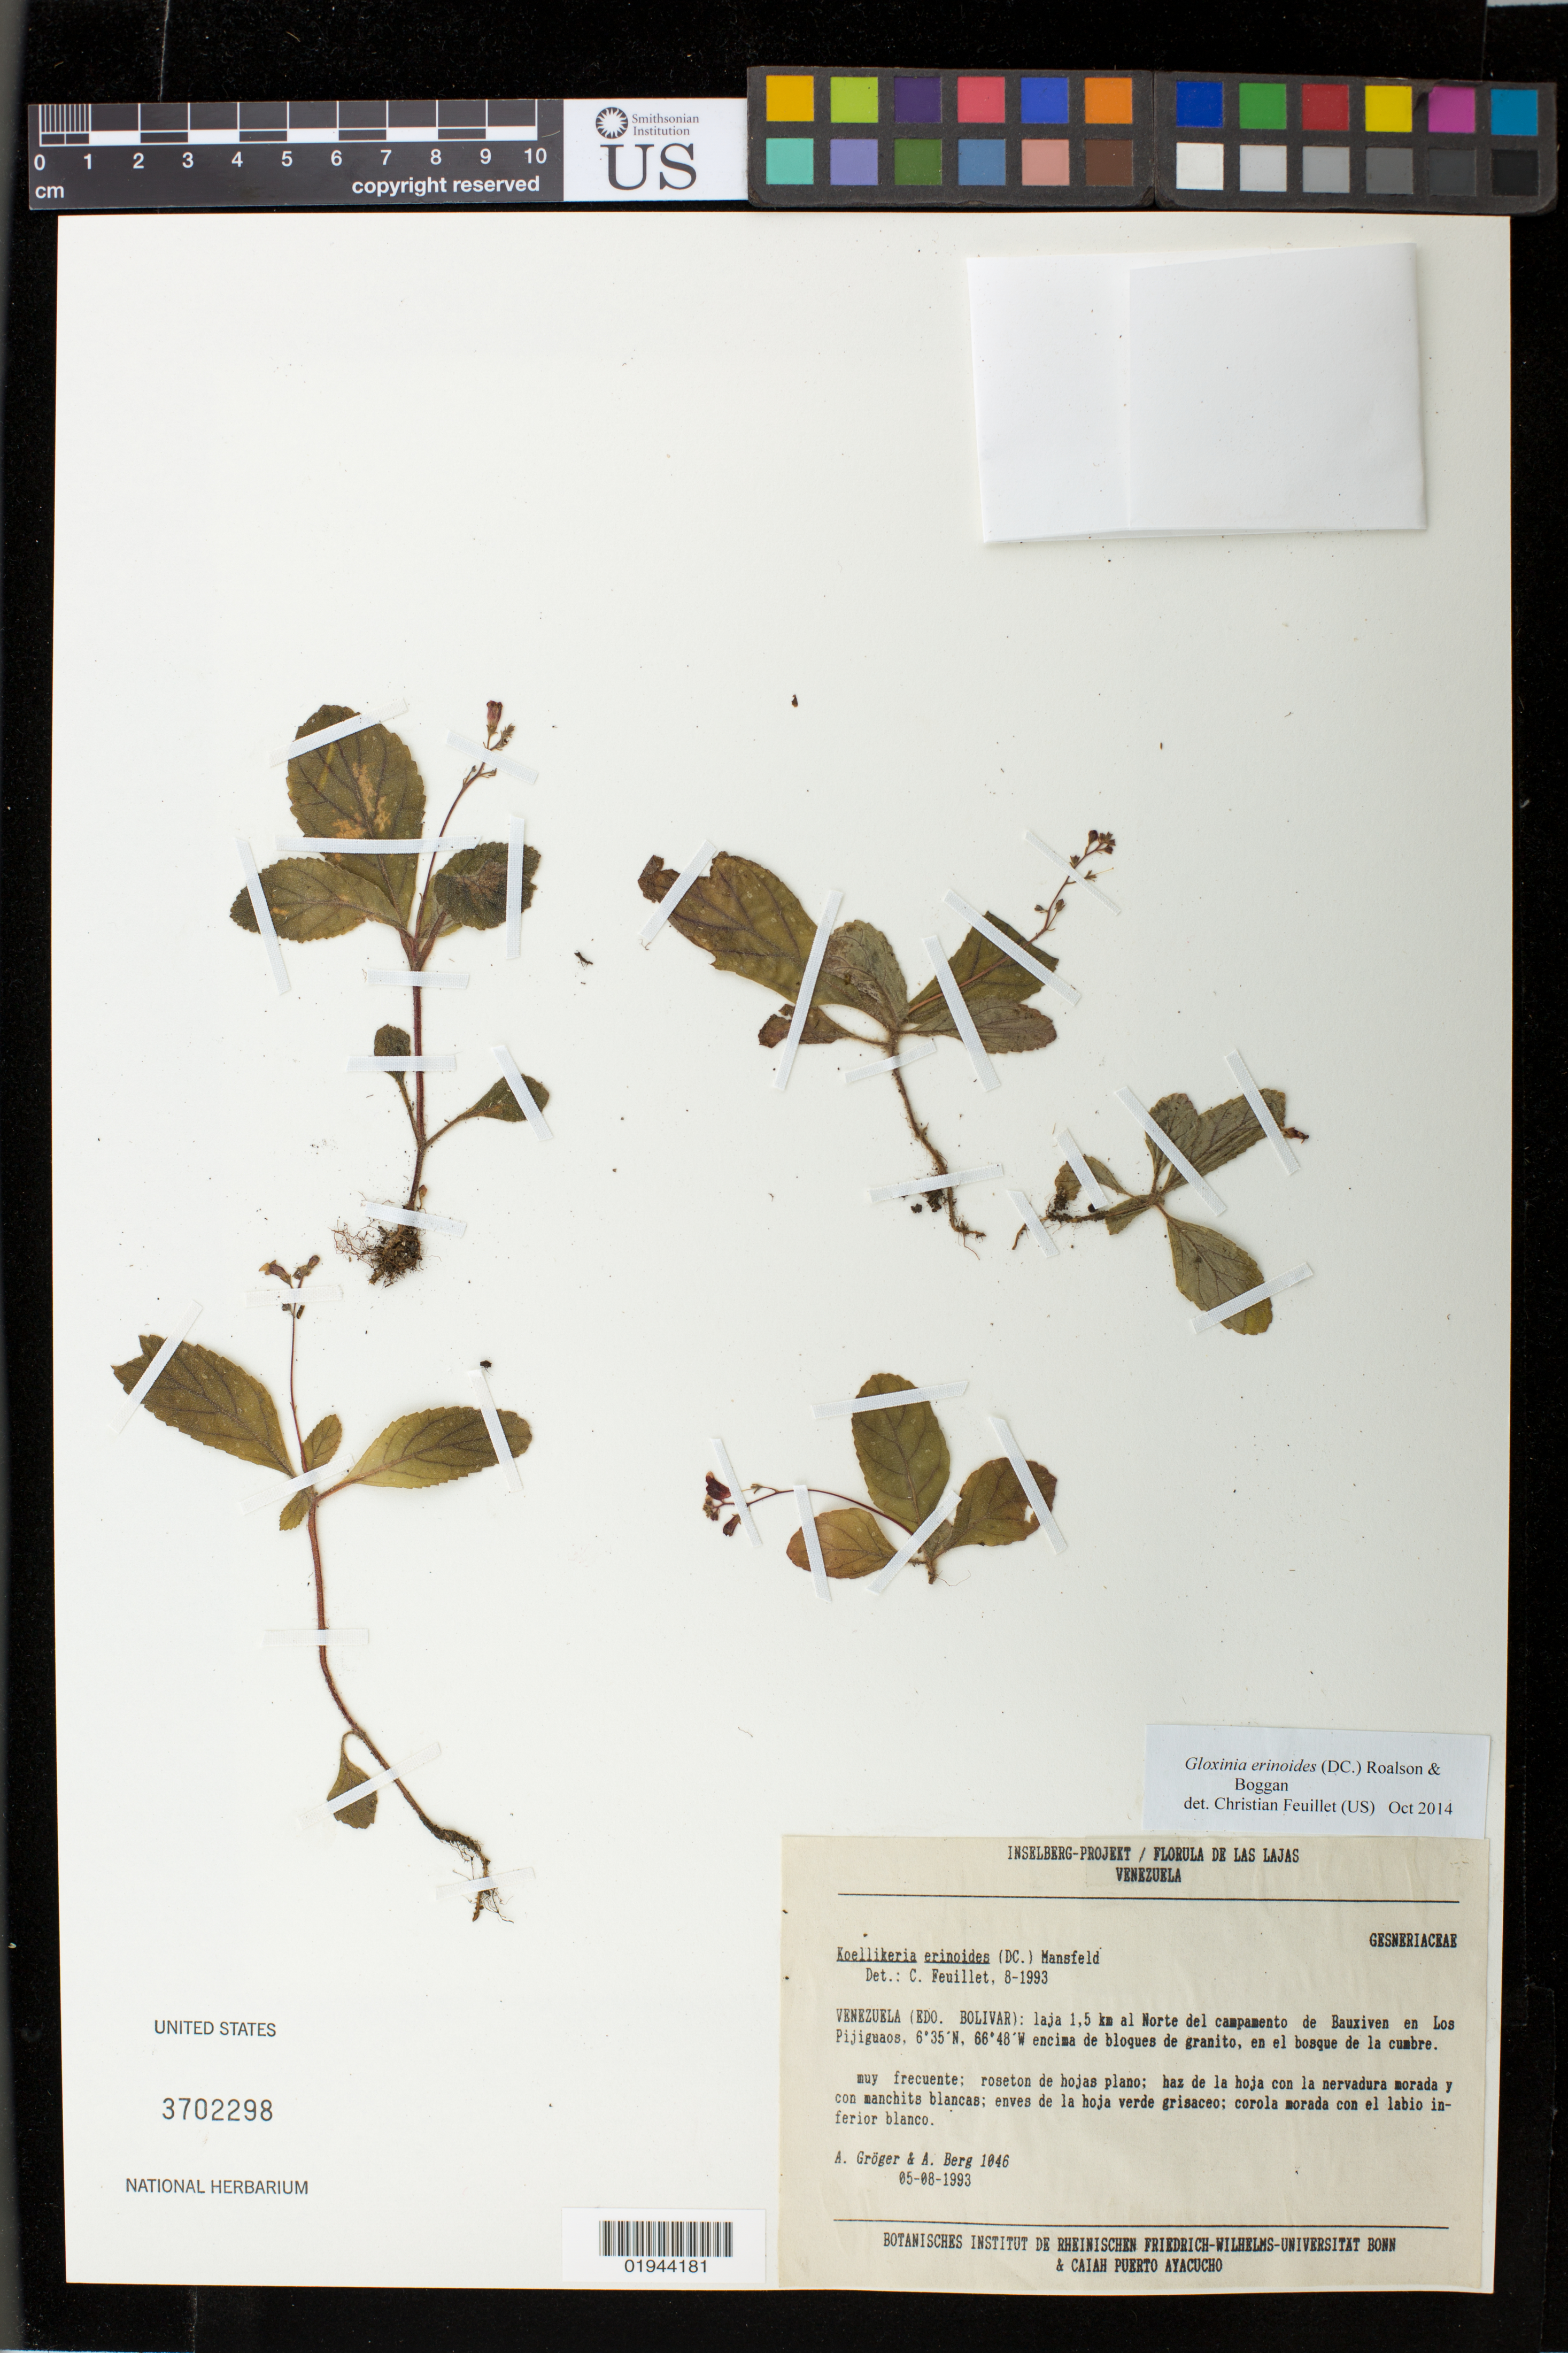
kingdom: Plantae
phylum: Tracheophyta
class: Magnoliopsida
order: Lamiales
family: Gesneriaceae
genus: Gloxinia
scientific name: Gloxinia erinoides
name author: (DC.) Roalson & Boggan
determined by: Feuillet, C.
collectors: A. Gröger & A. Berg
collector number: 1046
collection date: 1993-05-08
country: Venezuela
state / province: Bolivar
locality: Laja1.5 km al Norte del campamento de Bauxiven en Los Pijiguaos.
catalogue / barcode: US 3702298